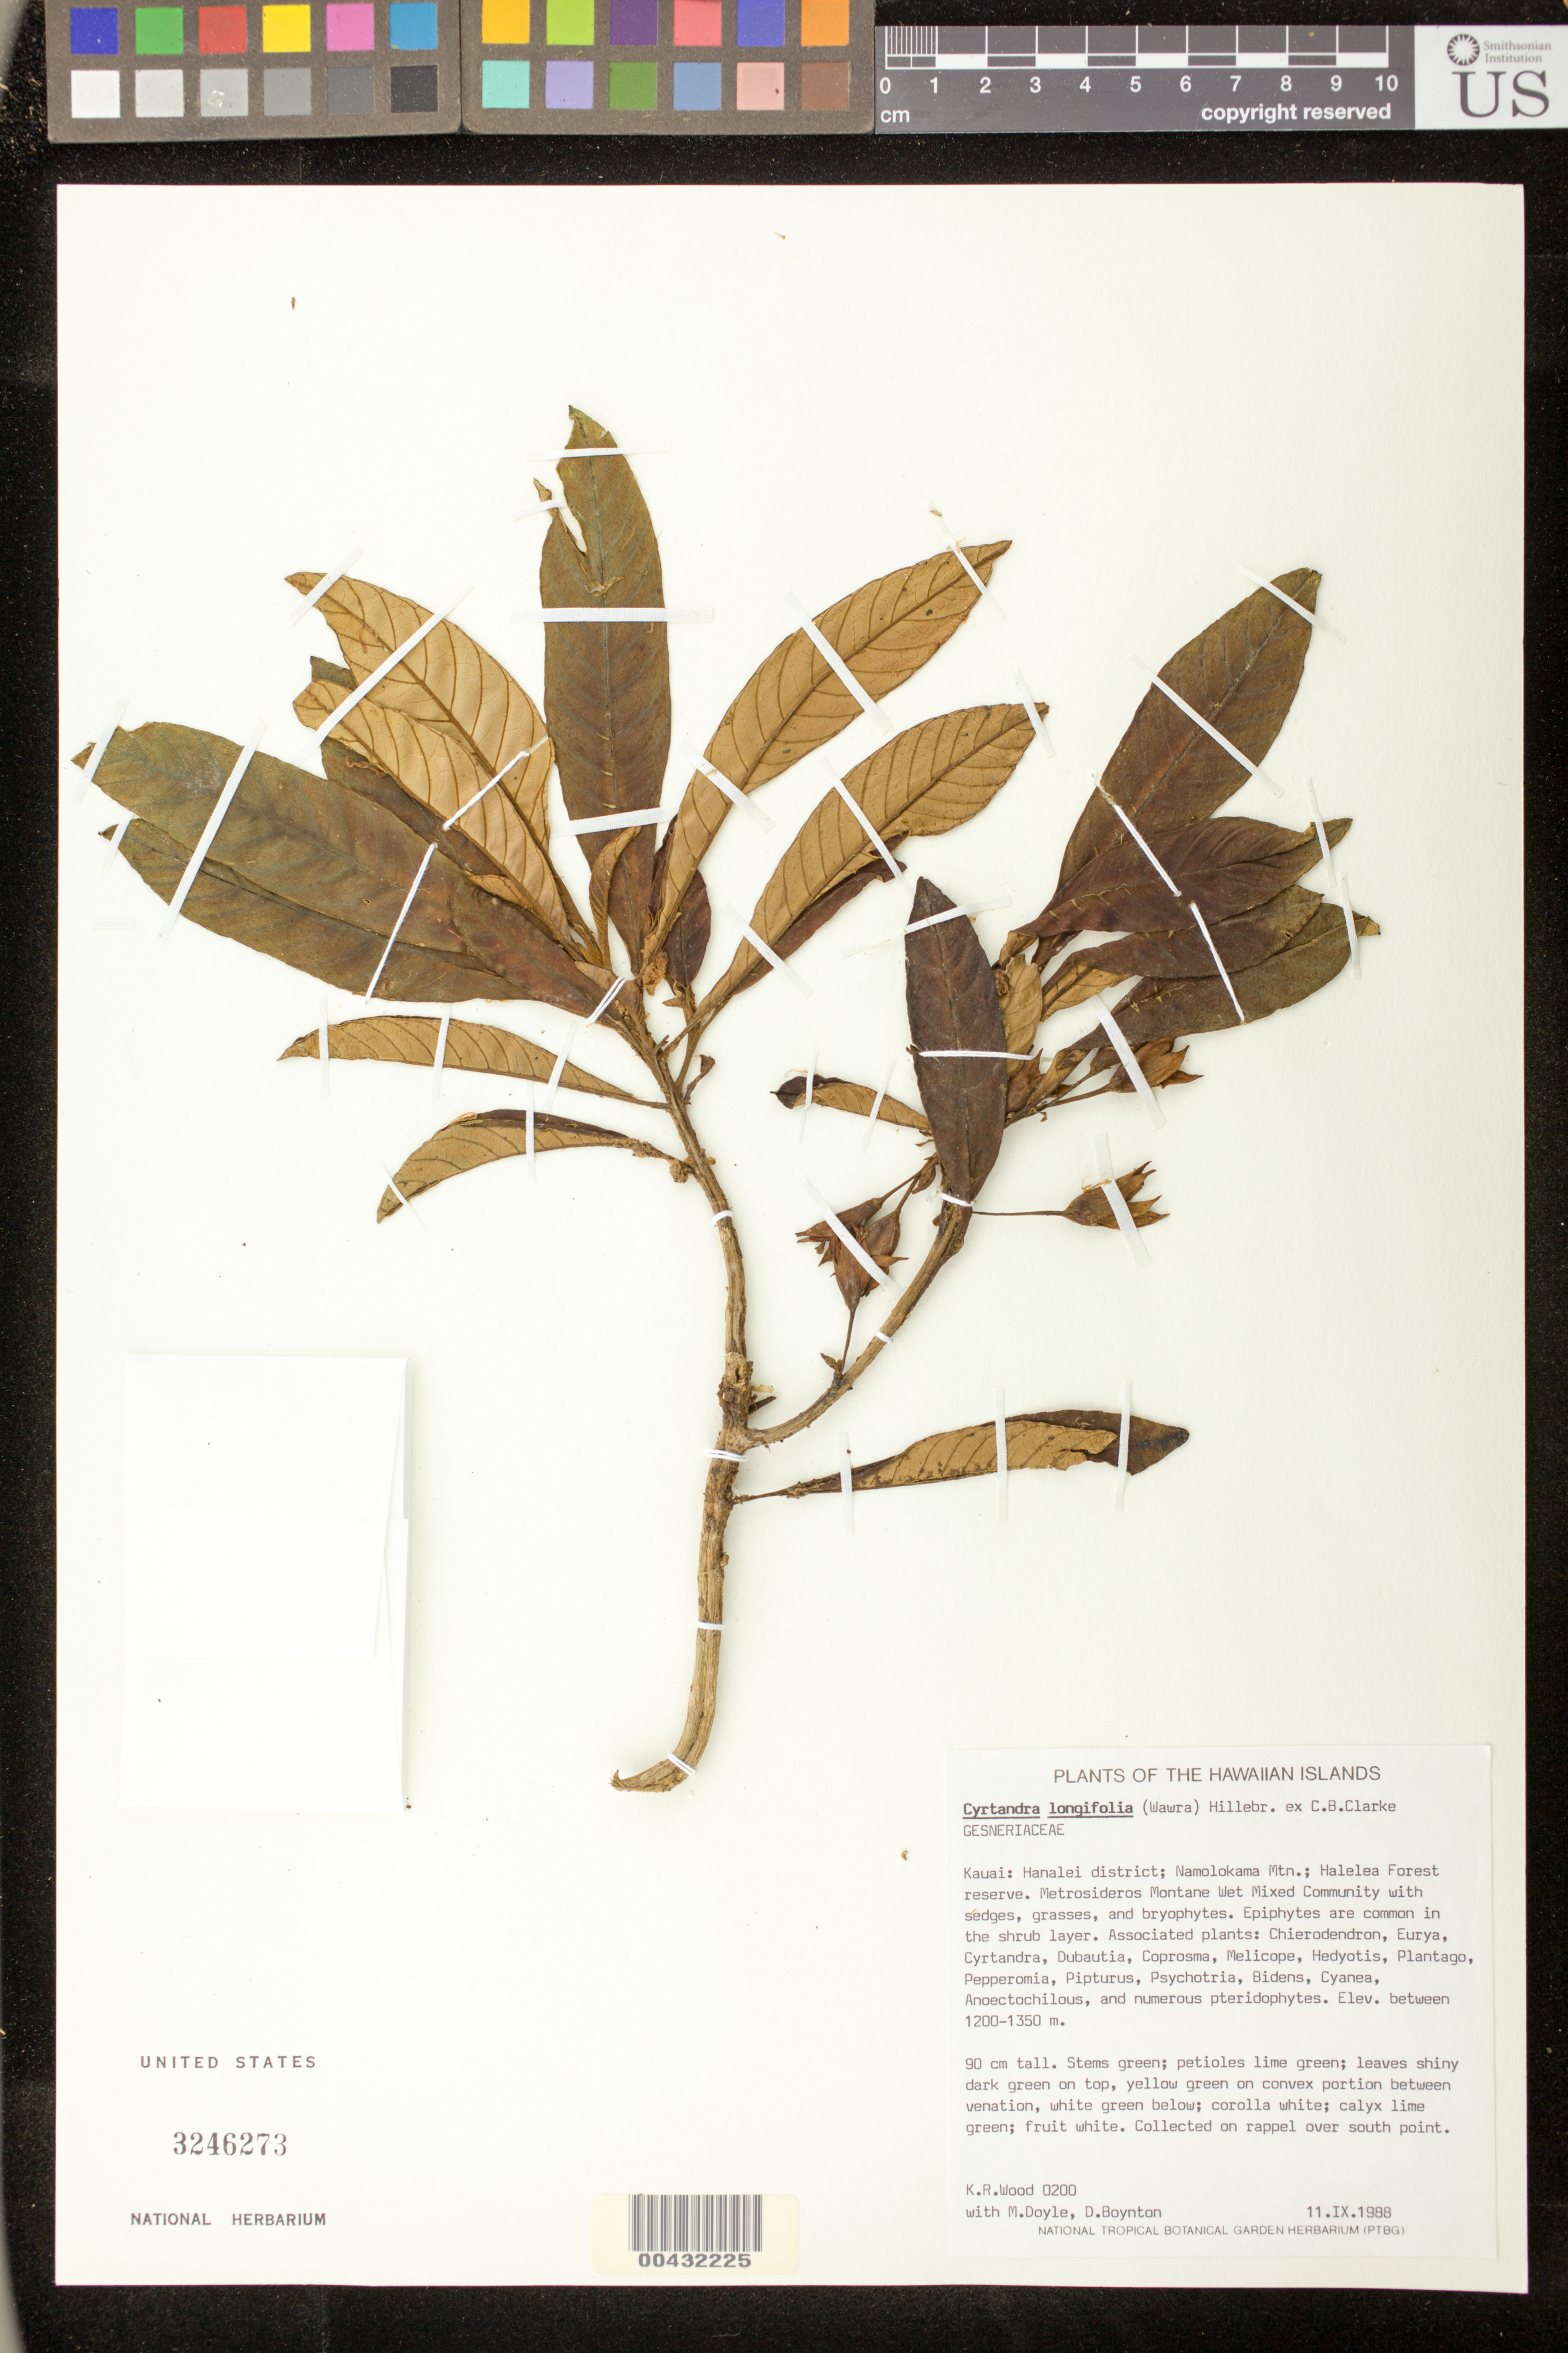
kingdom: Plantae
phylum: Tracheophyta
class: Magnoliopsida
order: Lamiales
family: Gesneriaceae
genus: Cyrtandra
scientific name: Cyrtandra longifolia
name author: (Wawra) Hillebr. ex C.B. Clarke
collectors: K. Wood, M. Doyle & D. Boynton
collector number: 0200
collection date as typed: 11 Sep 1988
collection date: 1988-09-11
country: United States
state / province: Hawaii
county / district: Kauai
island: Kaua'i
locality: Hanalei district, Namolokama mts.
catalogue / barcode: US 3246273